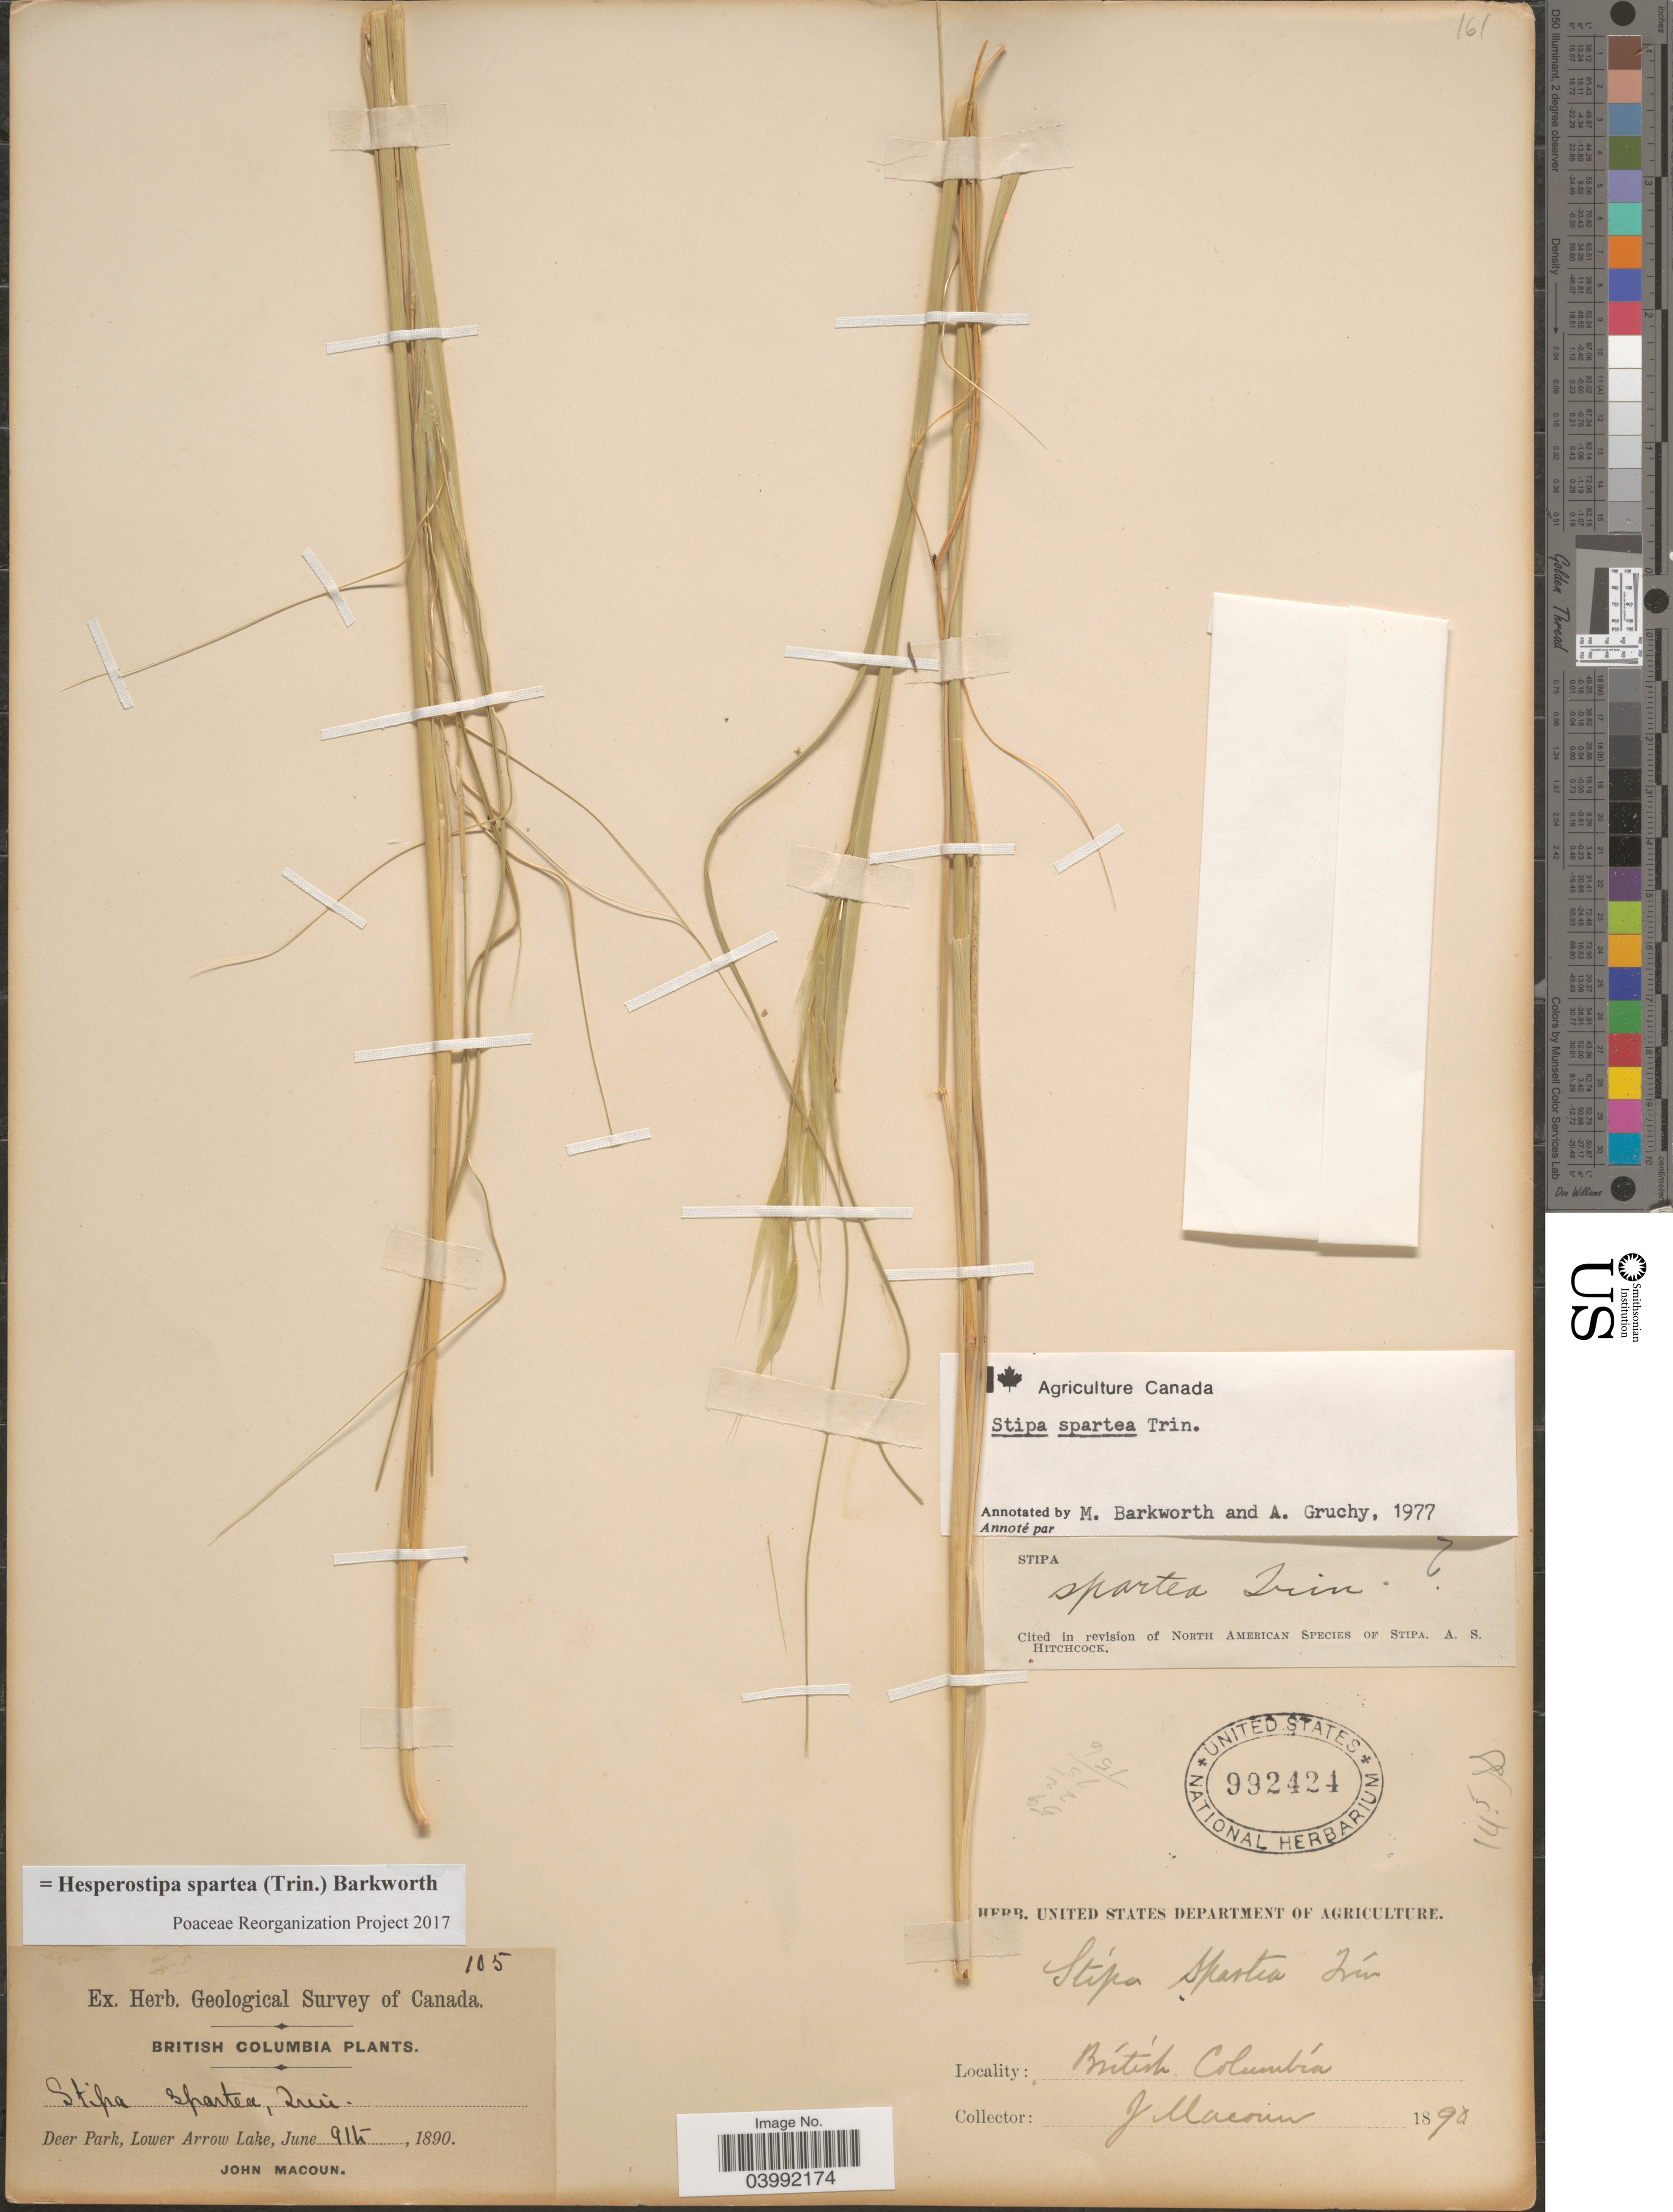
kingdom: Plantae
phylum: Tracheophyta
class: Liliopsida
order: Poales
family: Poaceae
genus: Hesperostipa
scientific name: Hesperostipa spartea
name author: (Trin.) Barkworth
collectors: J. Macoun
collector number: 105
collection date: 1890-06-09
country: Canada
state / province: British Columbia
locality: Deer Park, Lower Arrow Lake.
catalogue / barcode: US 992424